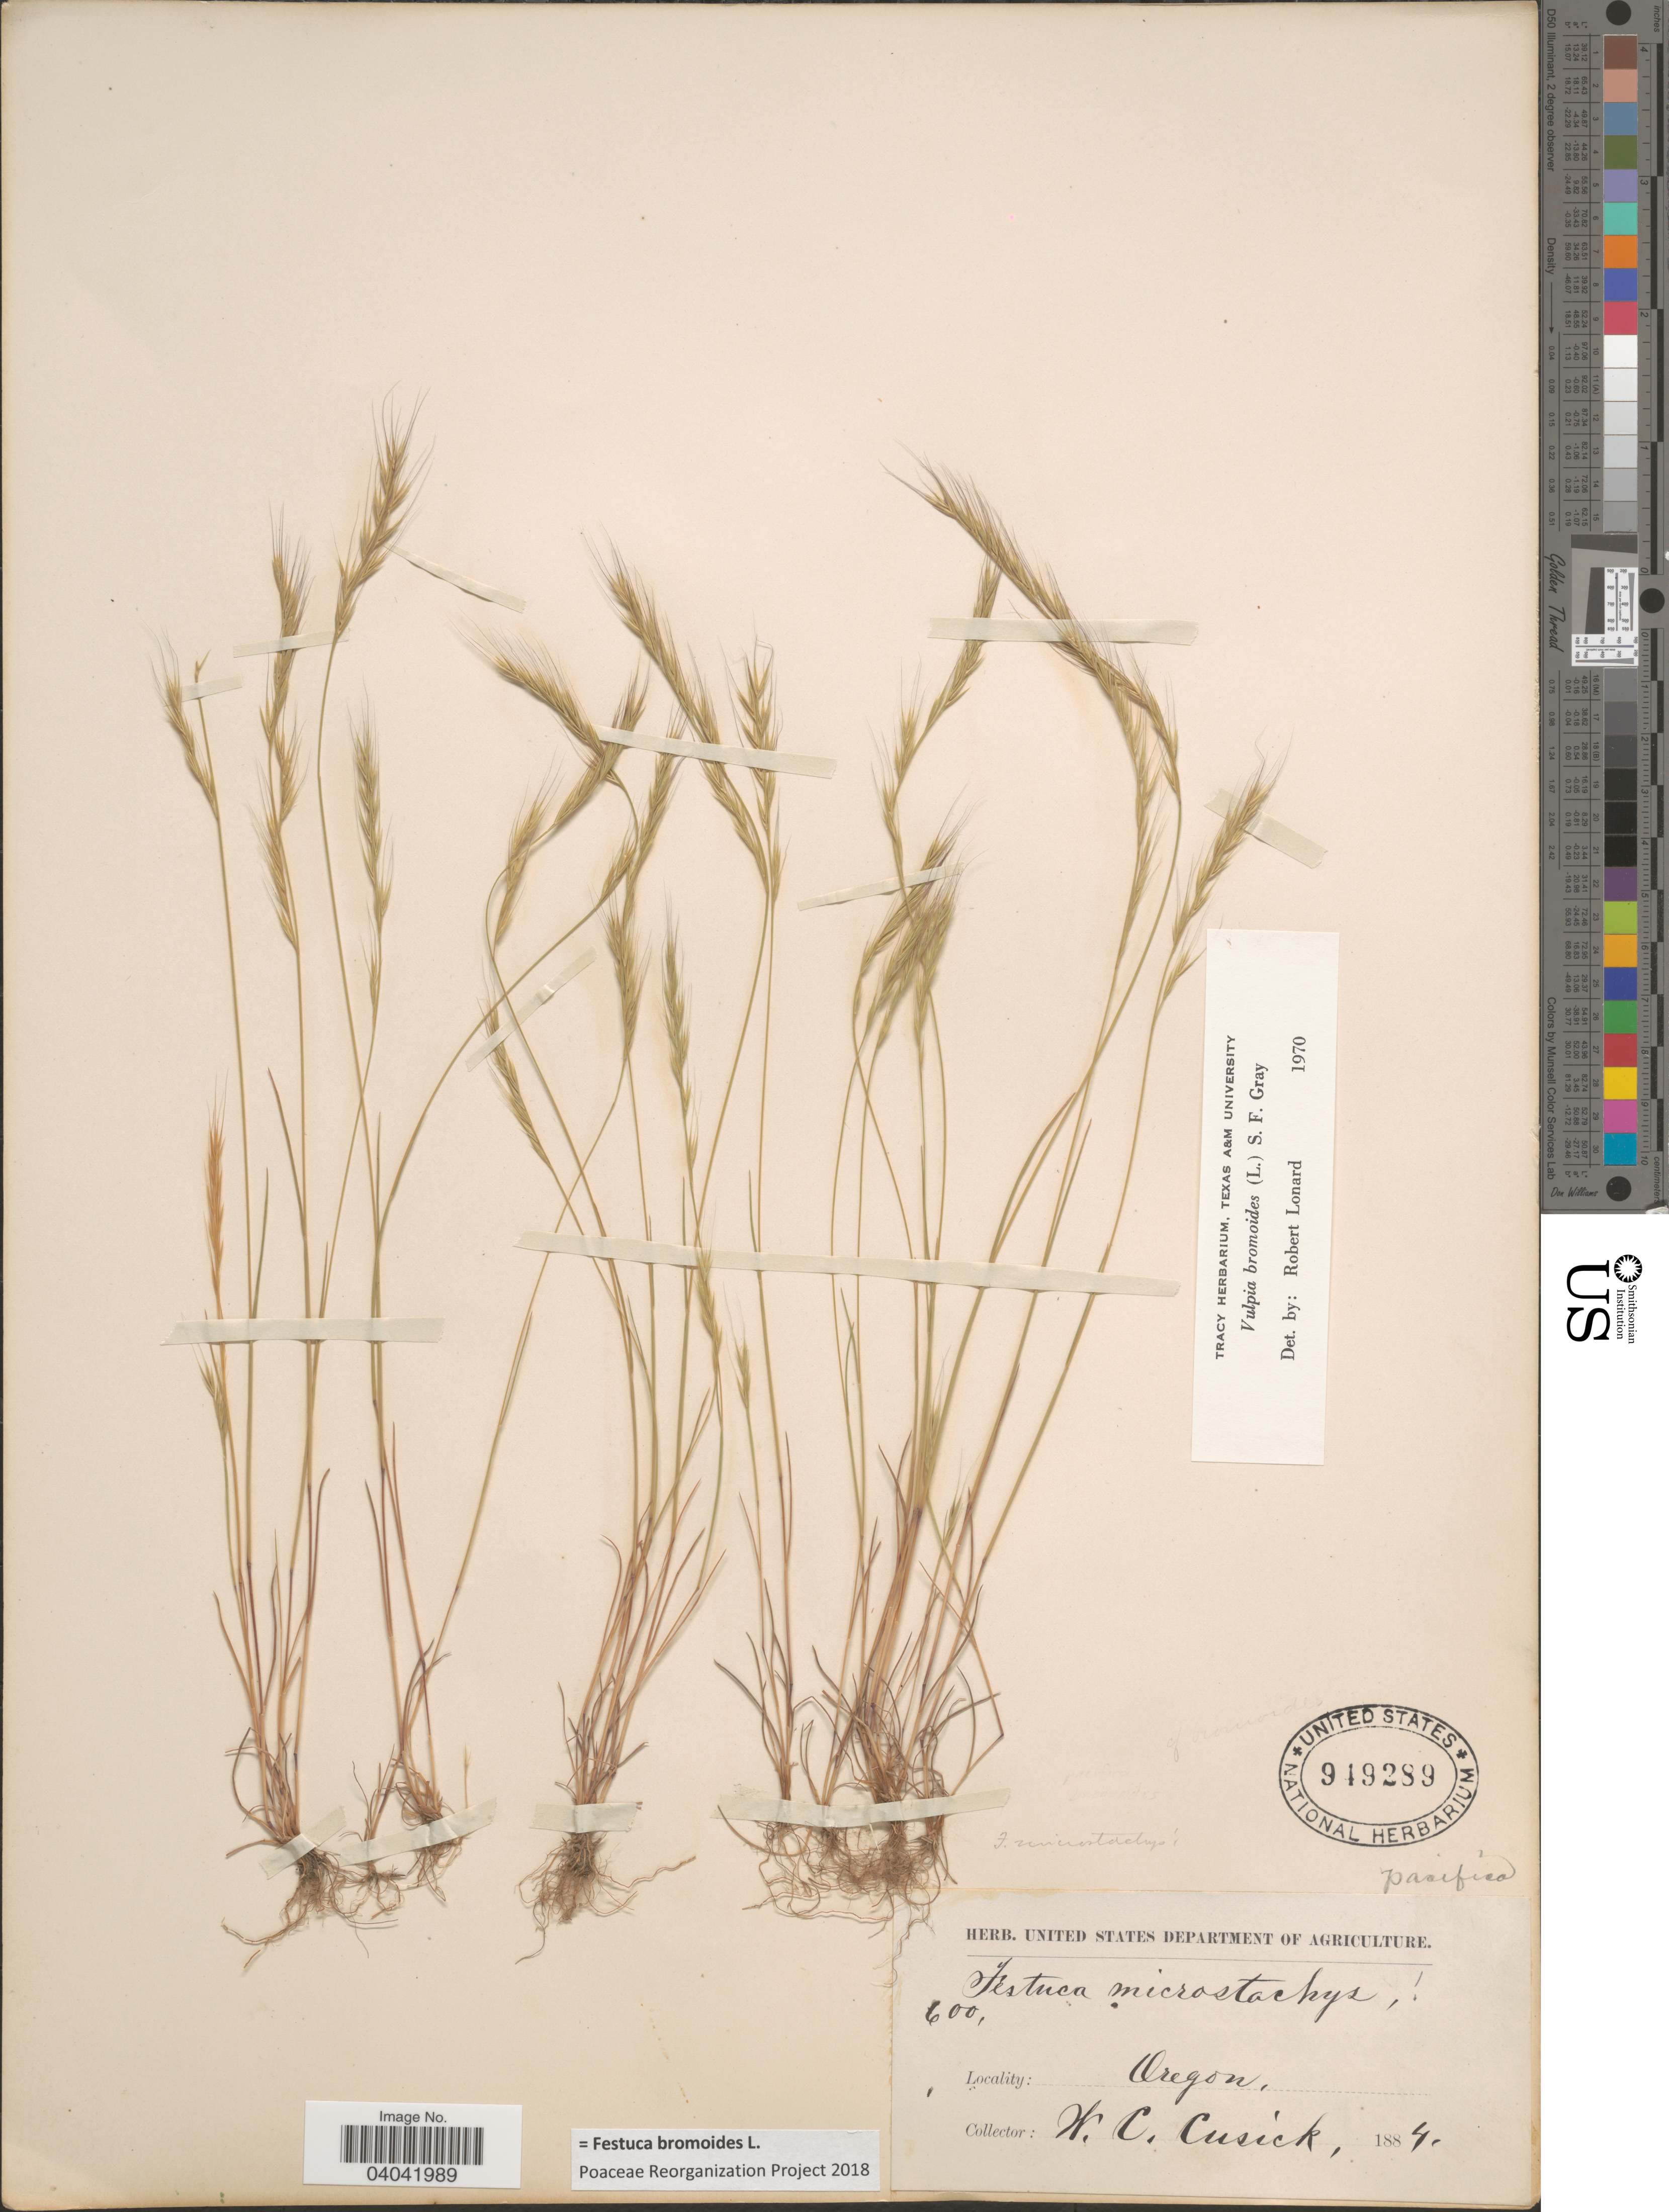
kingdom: Plantae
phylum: Tracheophyta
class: Liliopsida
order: Poales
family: Poaceae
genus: Festuca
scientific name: Festuca bromoides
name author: L.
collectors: W. C. Cusick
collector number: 600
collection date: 1884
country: United States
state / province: Oregon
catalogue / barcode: US 949289